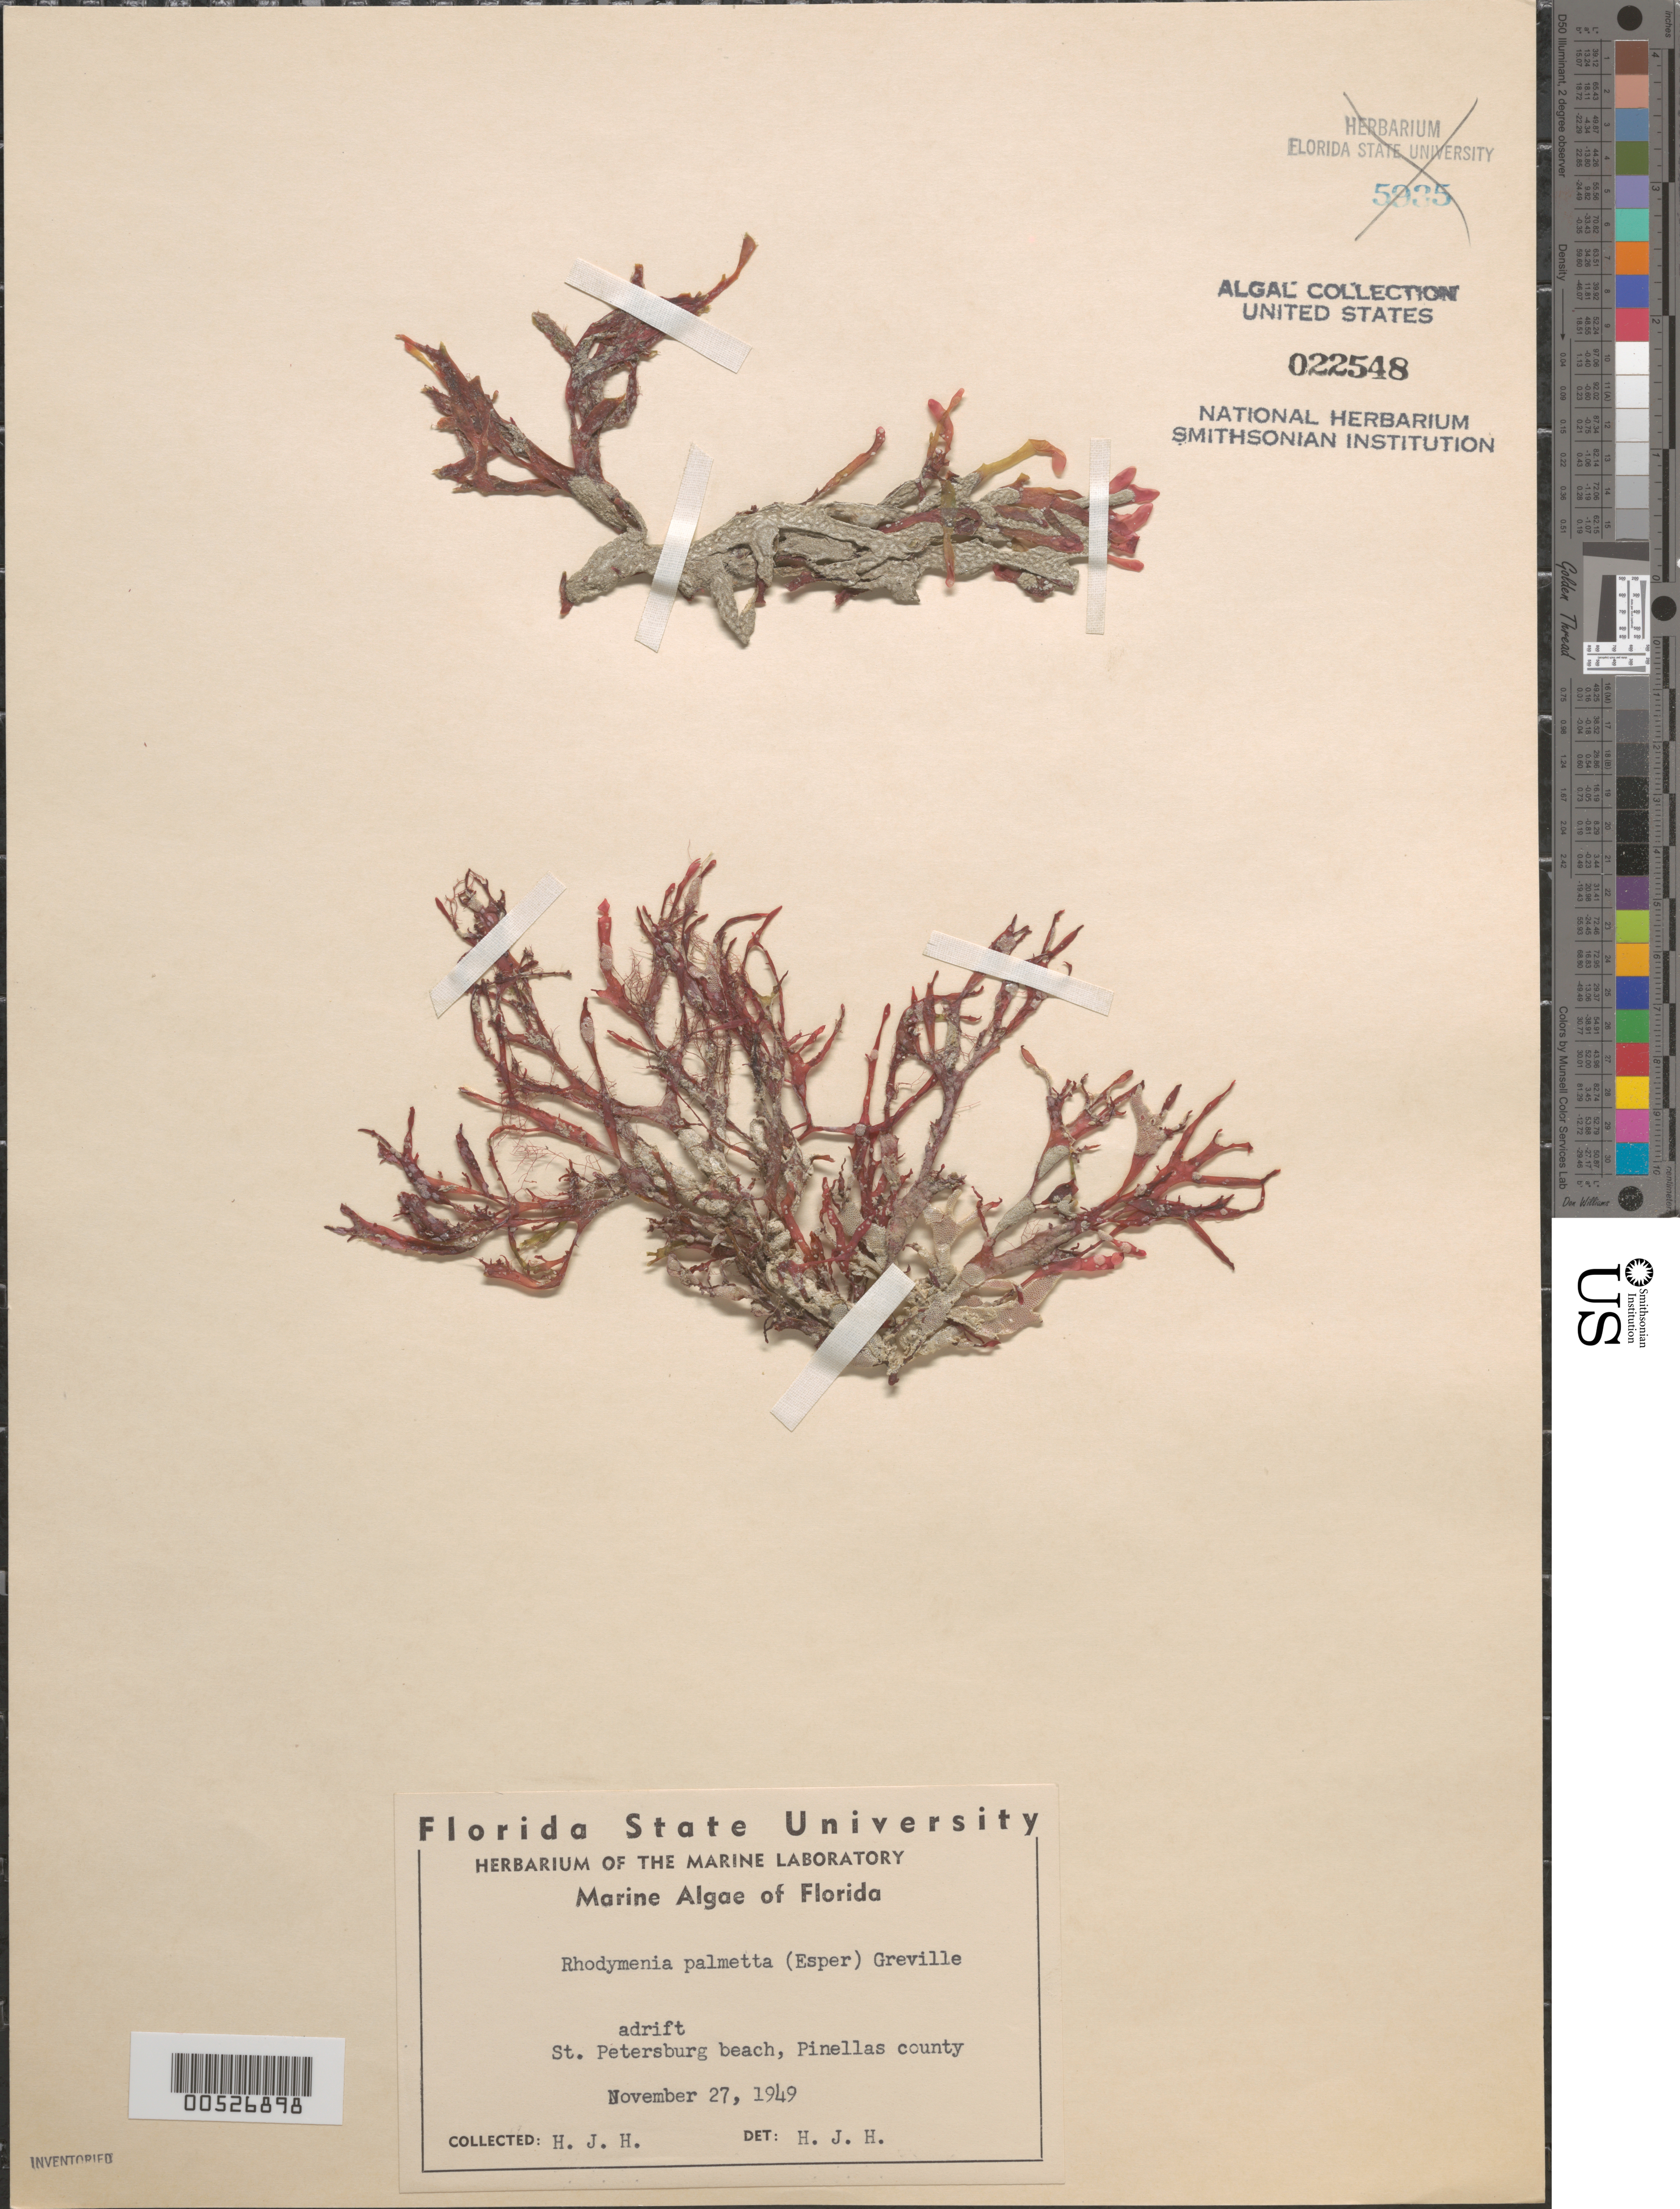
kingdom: Plantae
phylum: Rhodophyta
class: Florideophyceae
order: Rhodymeniales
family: Rhodymeniaceae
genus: Rhodymenia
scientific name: Rhodymenia pseudopalmata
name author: (J.V.Lamouroux) P.C. Silva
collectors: H. J. Humm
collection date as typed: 27 Nov 1949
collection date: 1949-11-27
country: United States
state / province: Florida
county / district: Pinellas County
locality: St. Petersburg Beach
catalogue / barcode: US 22548